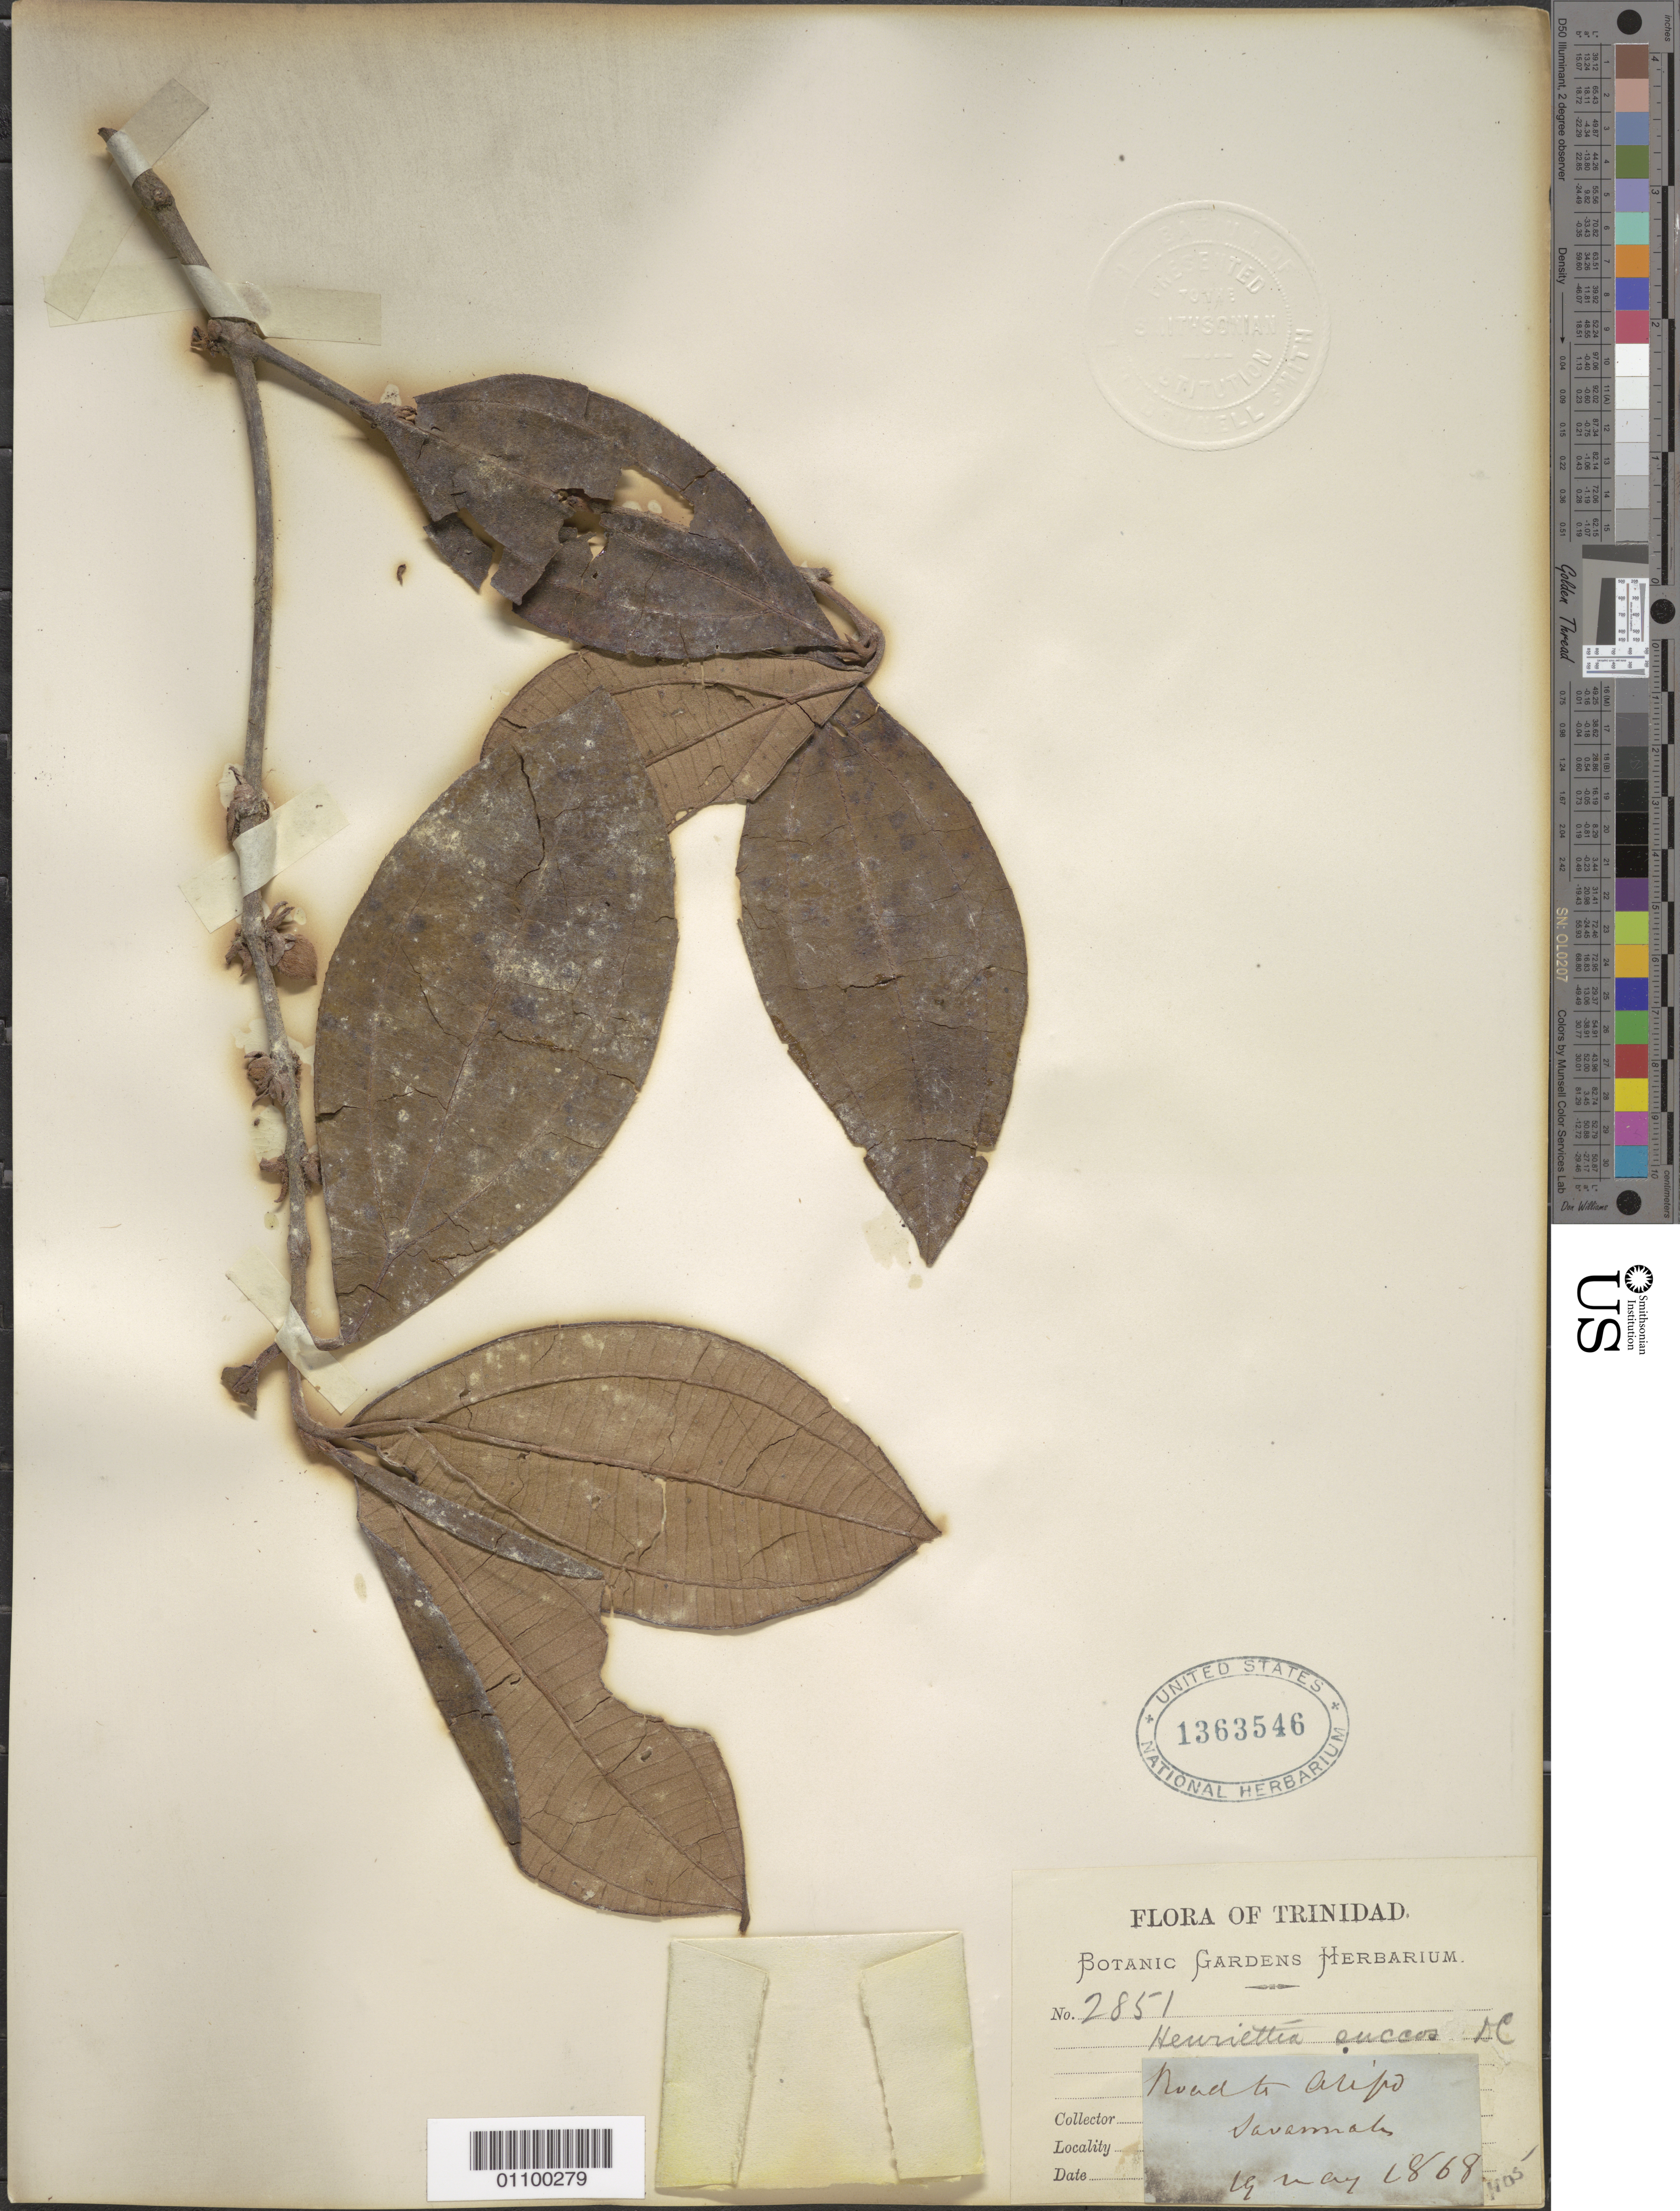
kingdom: Plantae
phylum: Tracheophyta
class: Magnoliopsida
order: Myrtales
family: Melastomataceae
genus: Henriettea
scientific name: Henriettea multiflora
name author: Naudin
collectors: Botanic Gardens Herbarium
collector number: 2851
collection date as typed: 19 May 1868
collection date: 1868-05-19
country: Trinidad and Tobago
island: Trinidad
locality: road to Aripo Savanna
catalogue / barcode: US 1363546